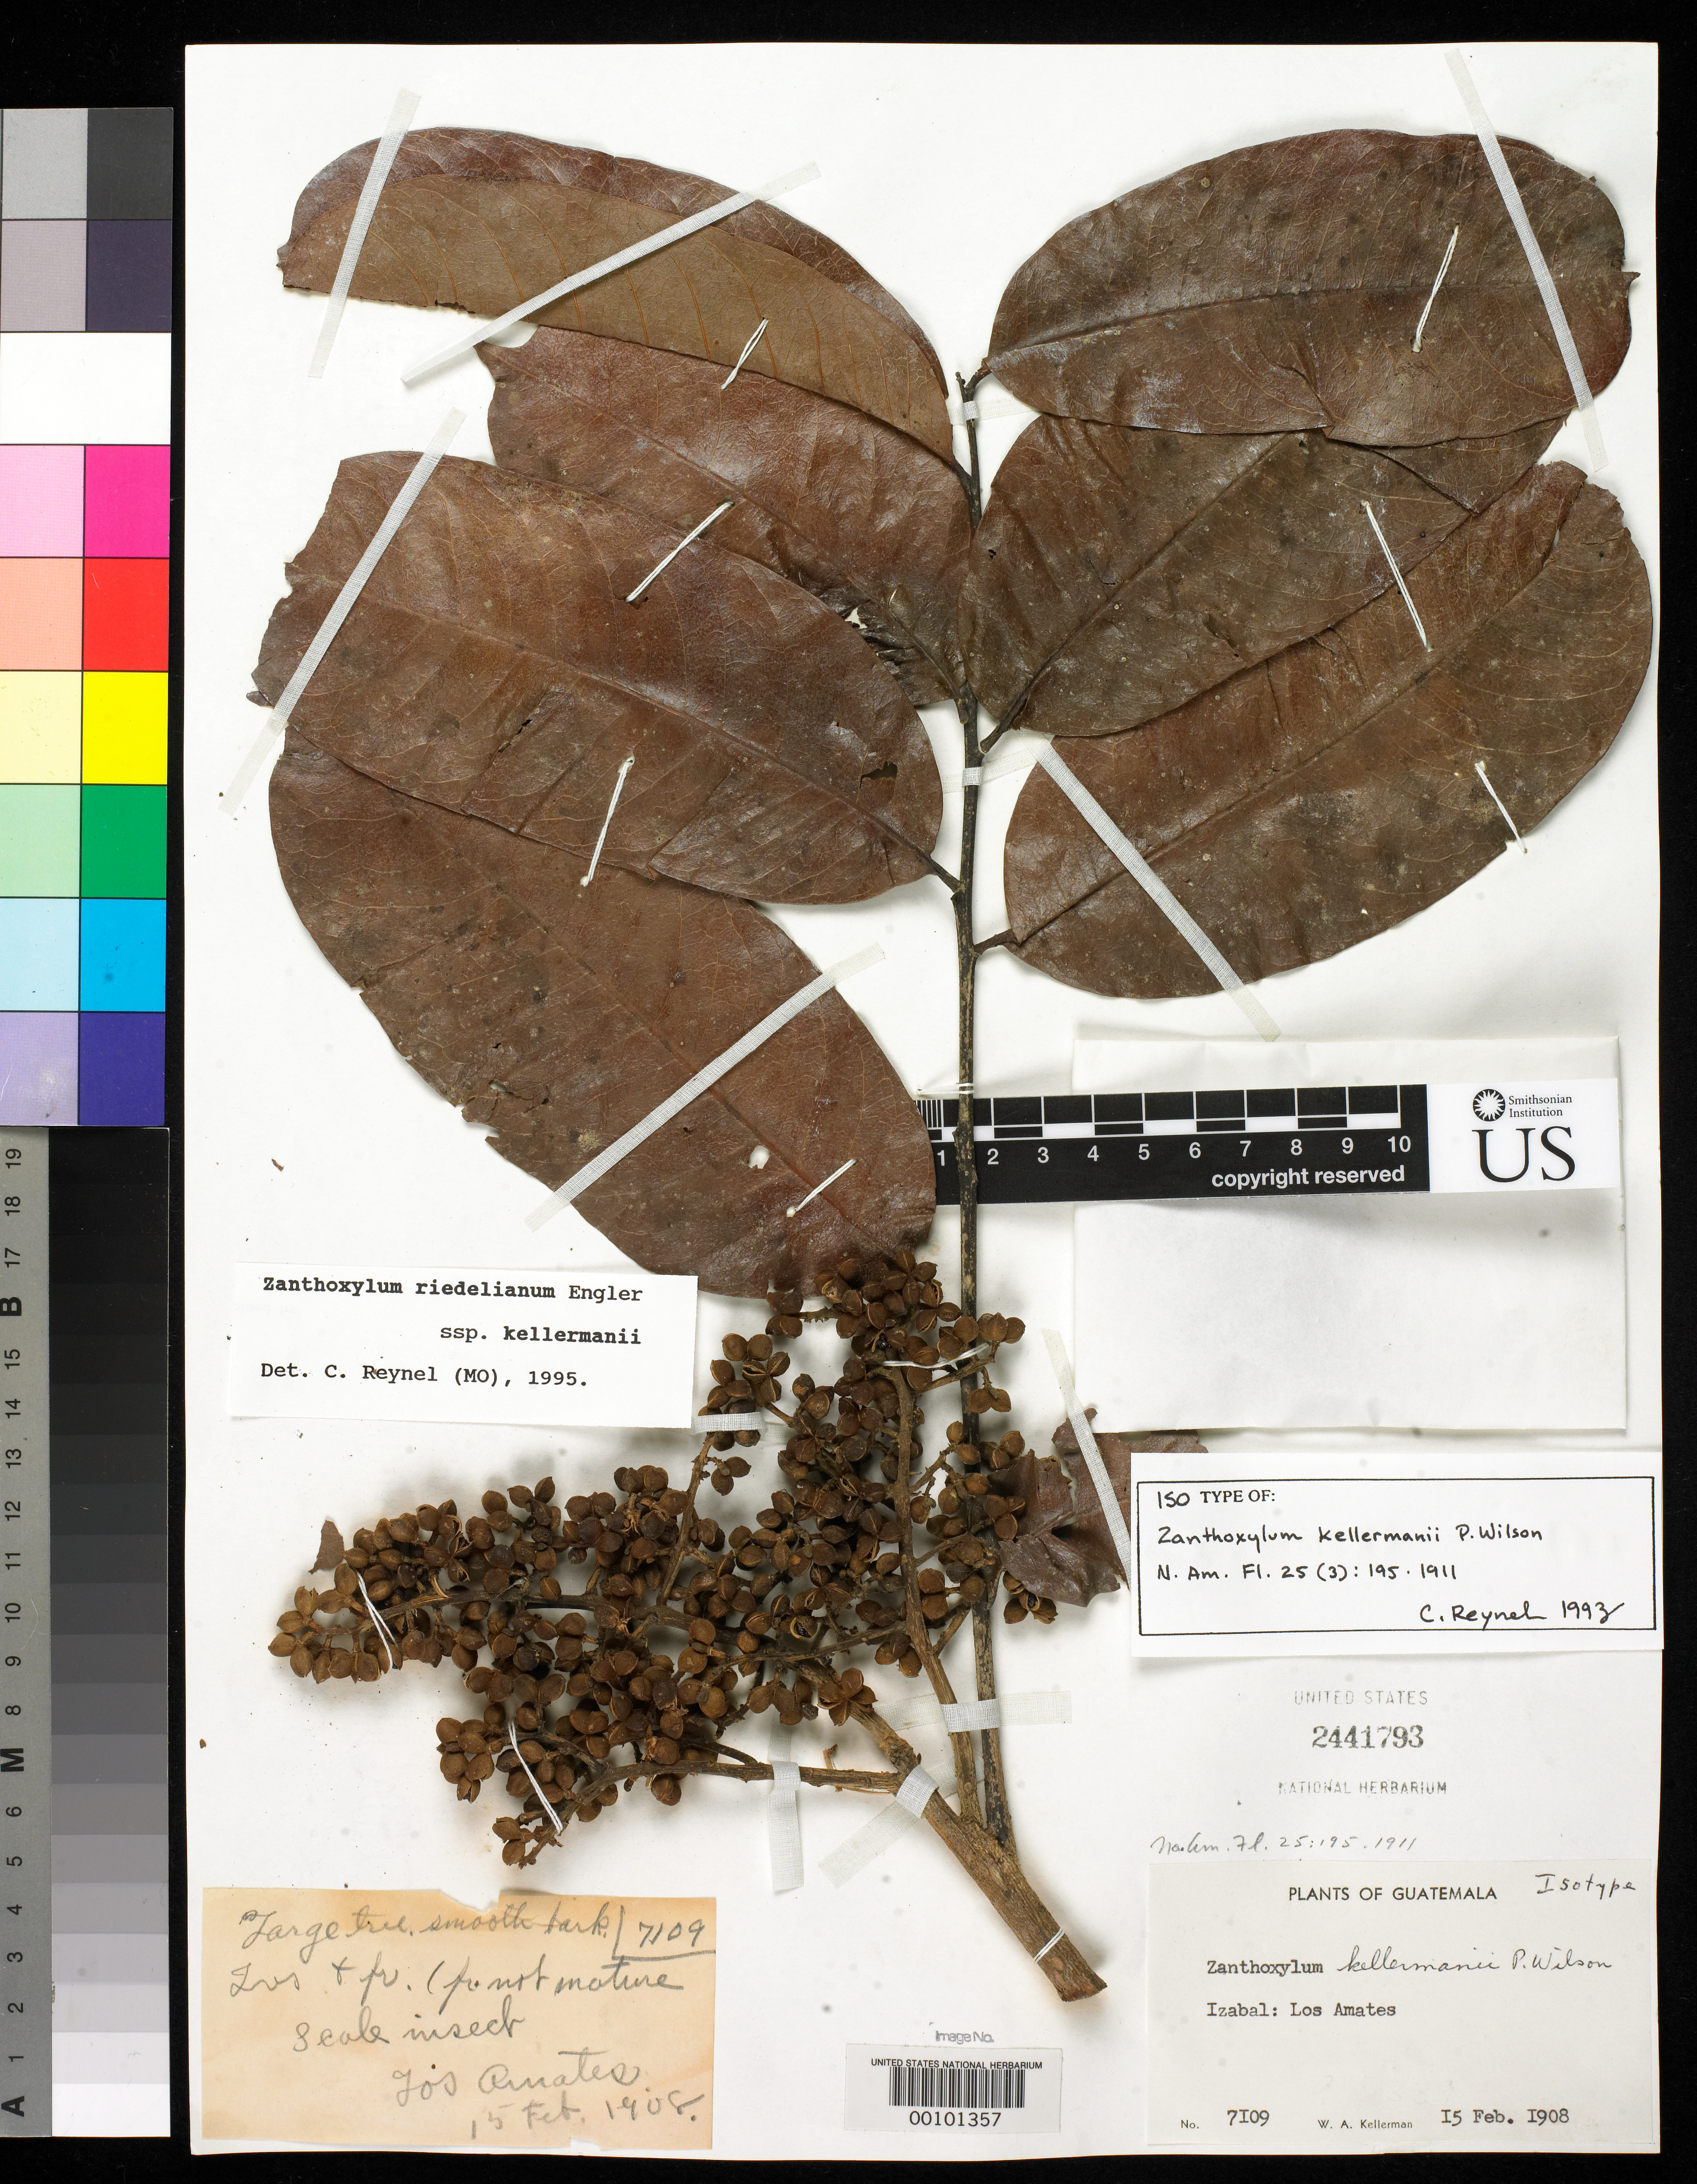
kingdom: Plantae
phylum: Tracheophyta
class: Magnoliopsida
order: Sapindales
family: Rutaceae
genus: Zanthoxylum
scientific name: Zanthoxylum kellermanii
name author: P. Wilson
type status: Isotype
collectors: W. A. Kellerman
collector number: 7109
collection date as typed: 15 Feb 1908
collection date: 1908-02-15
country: Guatemala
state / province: Izabal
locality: Los Amates.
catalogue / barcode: US 2441793